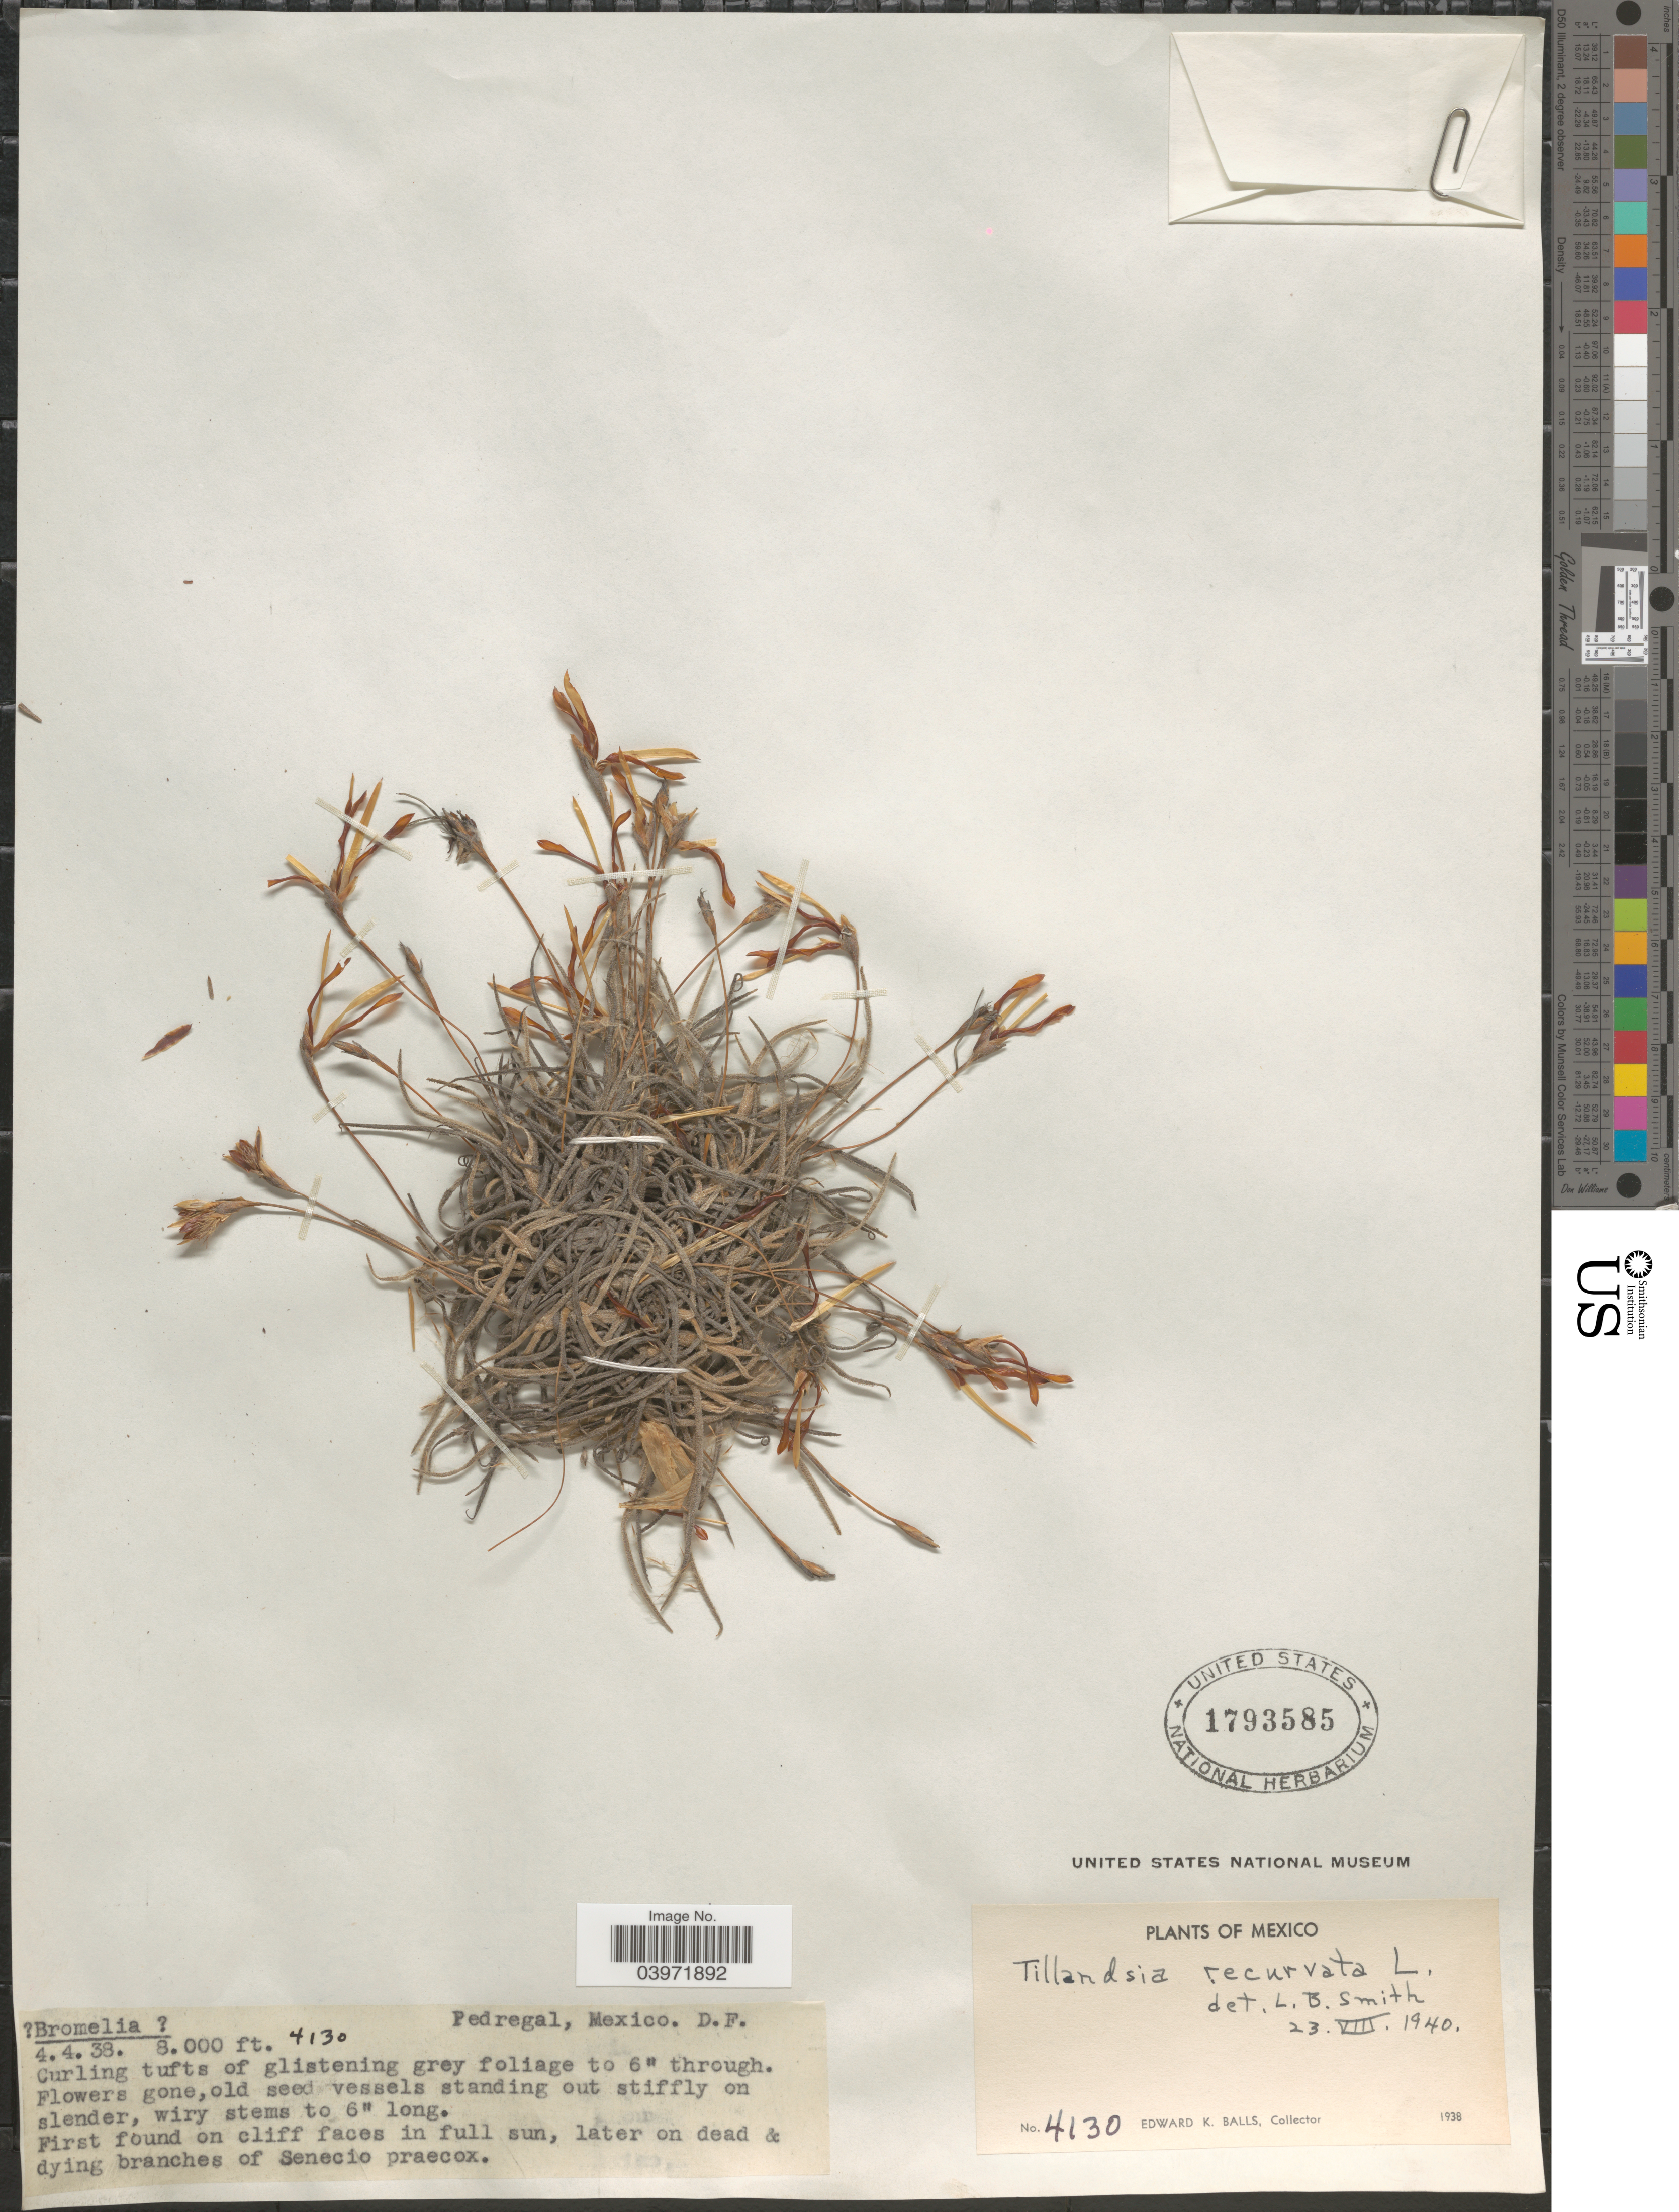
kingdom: Plantae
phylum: Tracheophyta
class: Liliopsida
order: Poales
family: Bromeliaceae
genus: Tillandsia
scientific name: Tillandsia recurvata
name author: L.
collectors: E. K. Balls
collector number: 4130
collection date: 1938-04-04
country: Mexico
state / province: Distrito Federal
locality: Pedregal, D.F.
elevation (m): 2438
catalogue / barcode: US 1793585